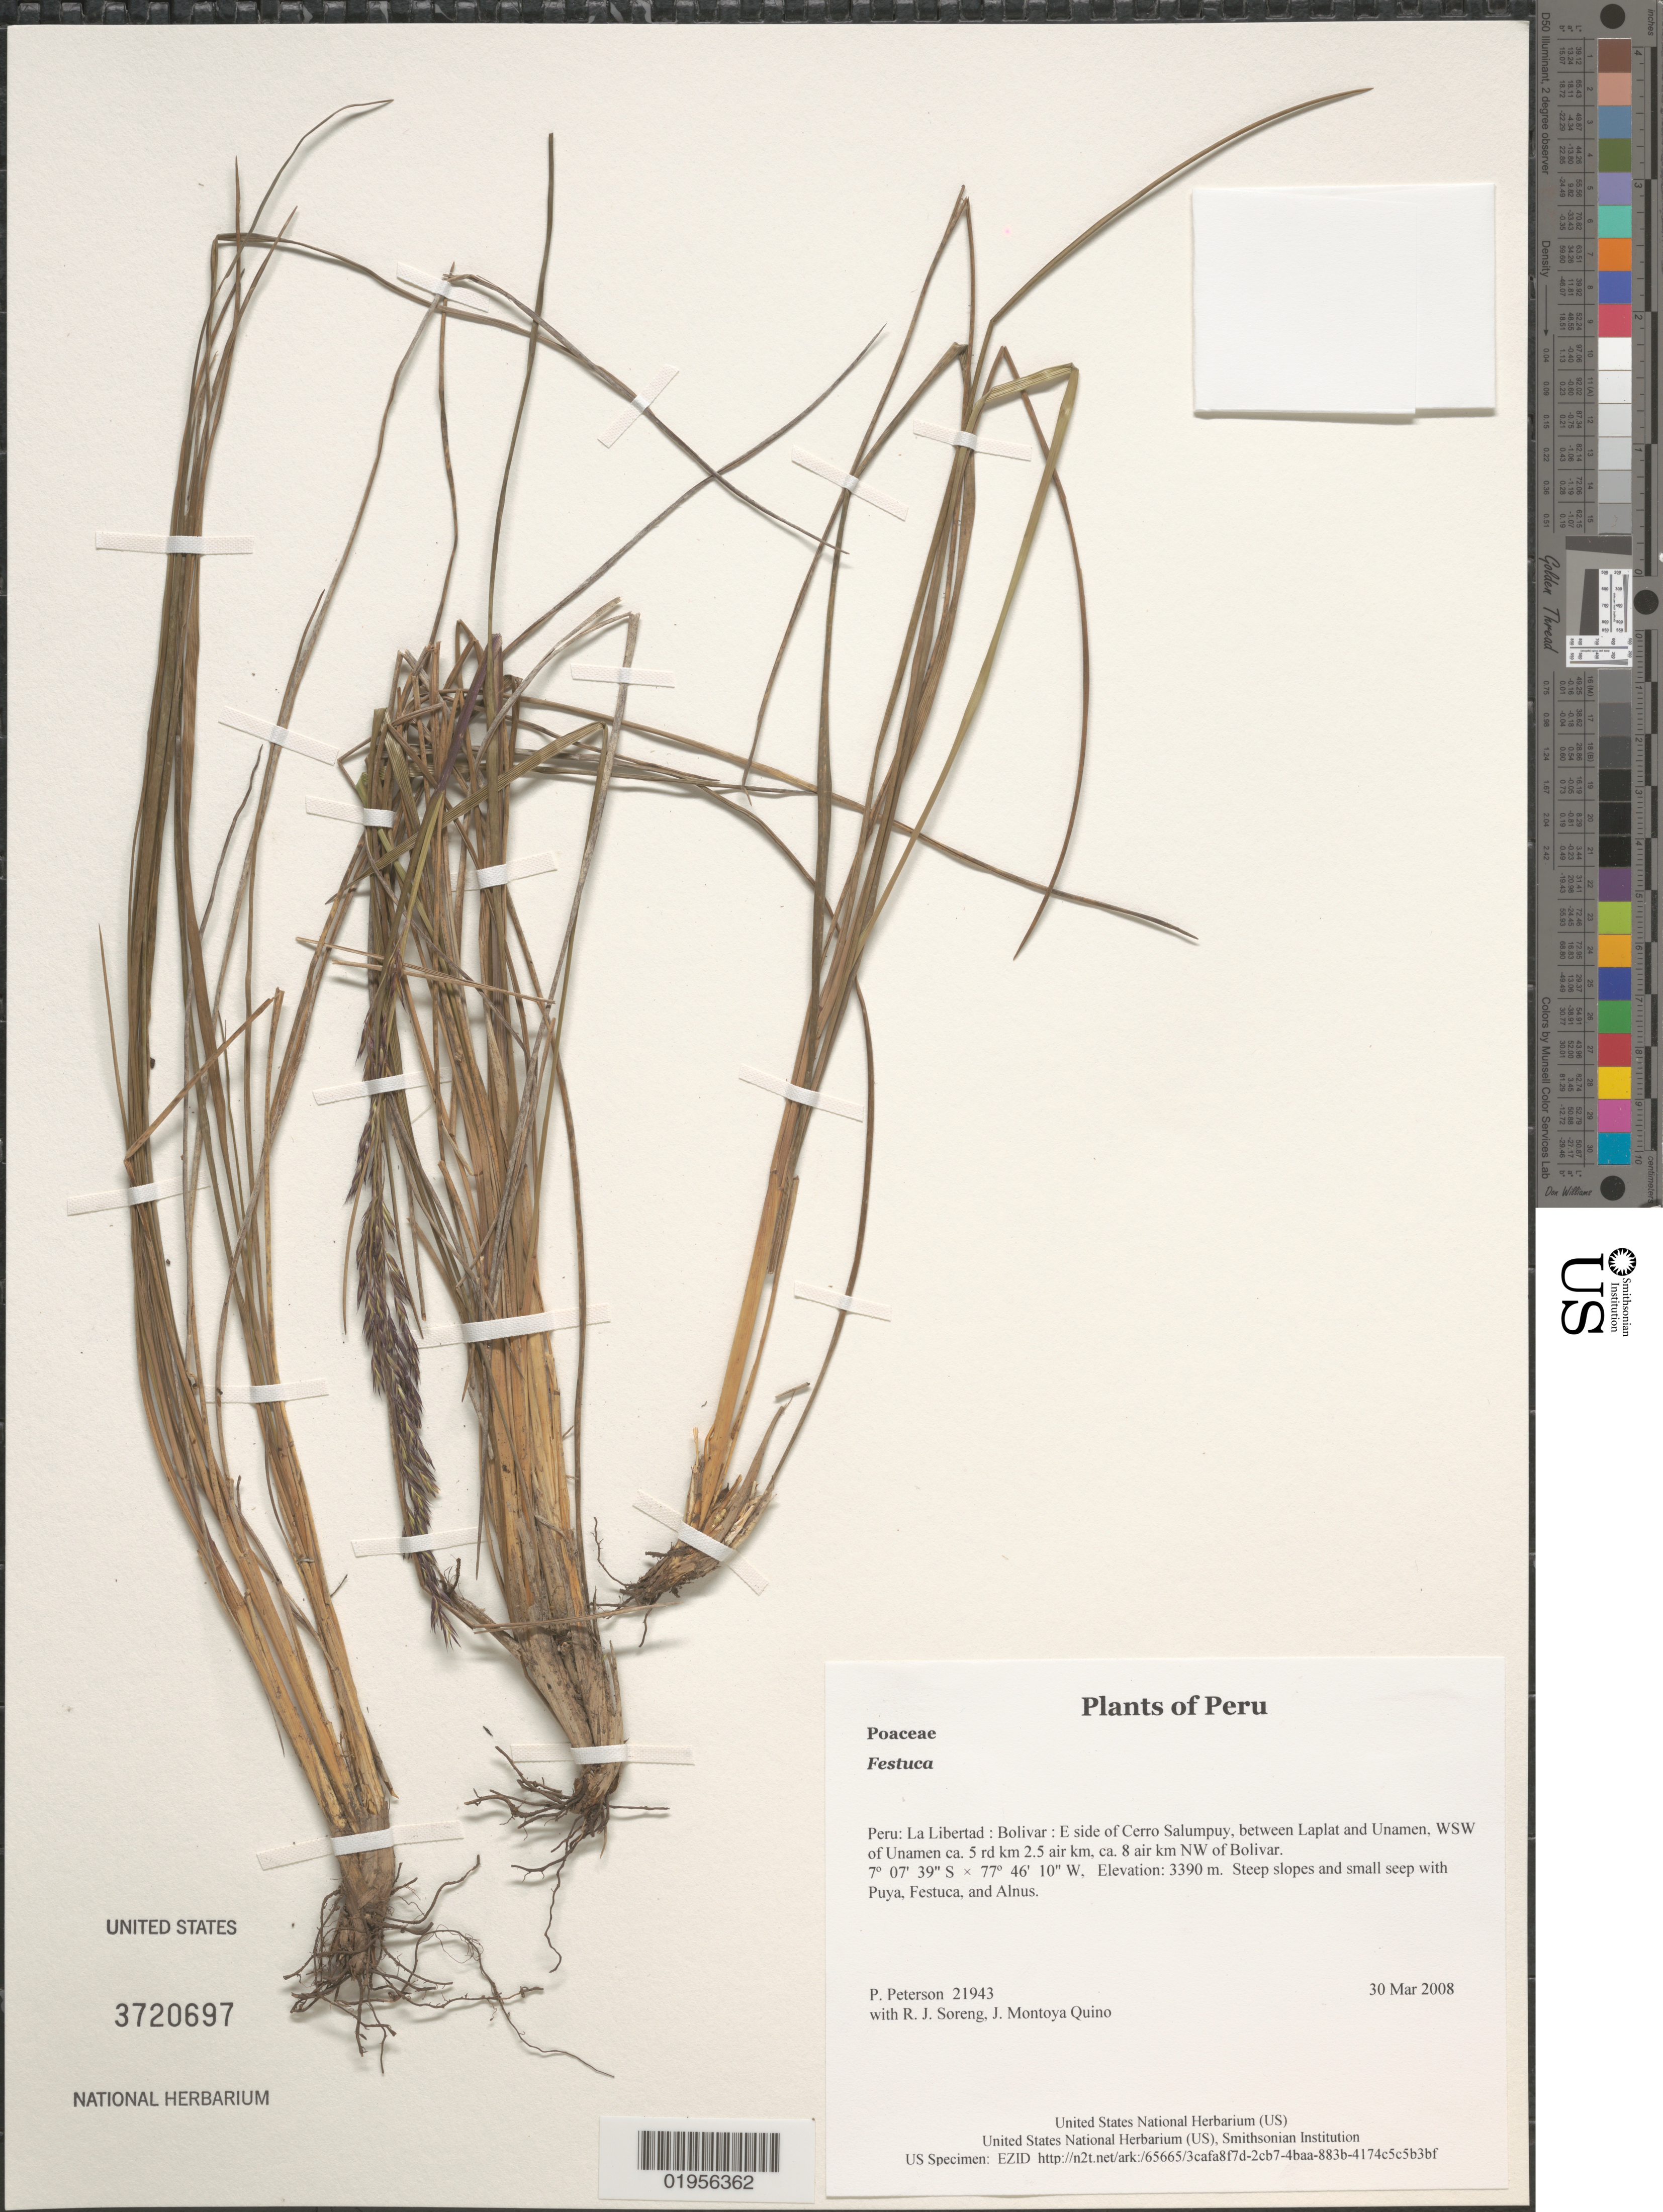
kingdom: Plantae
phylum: Tracheophyta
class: Liliopsida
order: Poales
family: Poaceae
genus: Festuca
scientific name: Festuca sp.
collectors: P. M. Peterson, R. J. Soreng & J. Montoya Quino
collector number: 21943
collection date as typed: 30 Mar 2008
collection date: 2008-03-30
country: Peru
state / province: La Libertad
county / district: Bolívar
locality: E side of Cerro Salumpuy, between Laplat and Unamen, WSW of Unamen ca. 5 rd km 2.5 air km, ca. 8 air km NW of Bolivar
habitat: Steep slopes and small seep with Puya, Festuca, and Alnus.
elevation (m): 3390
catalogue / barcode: US 3720697